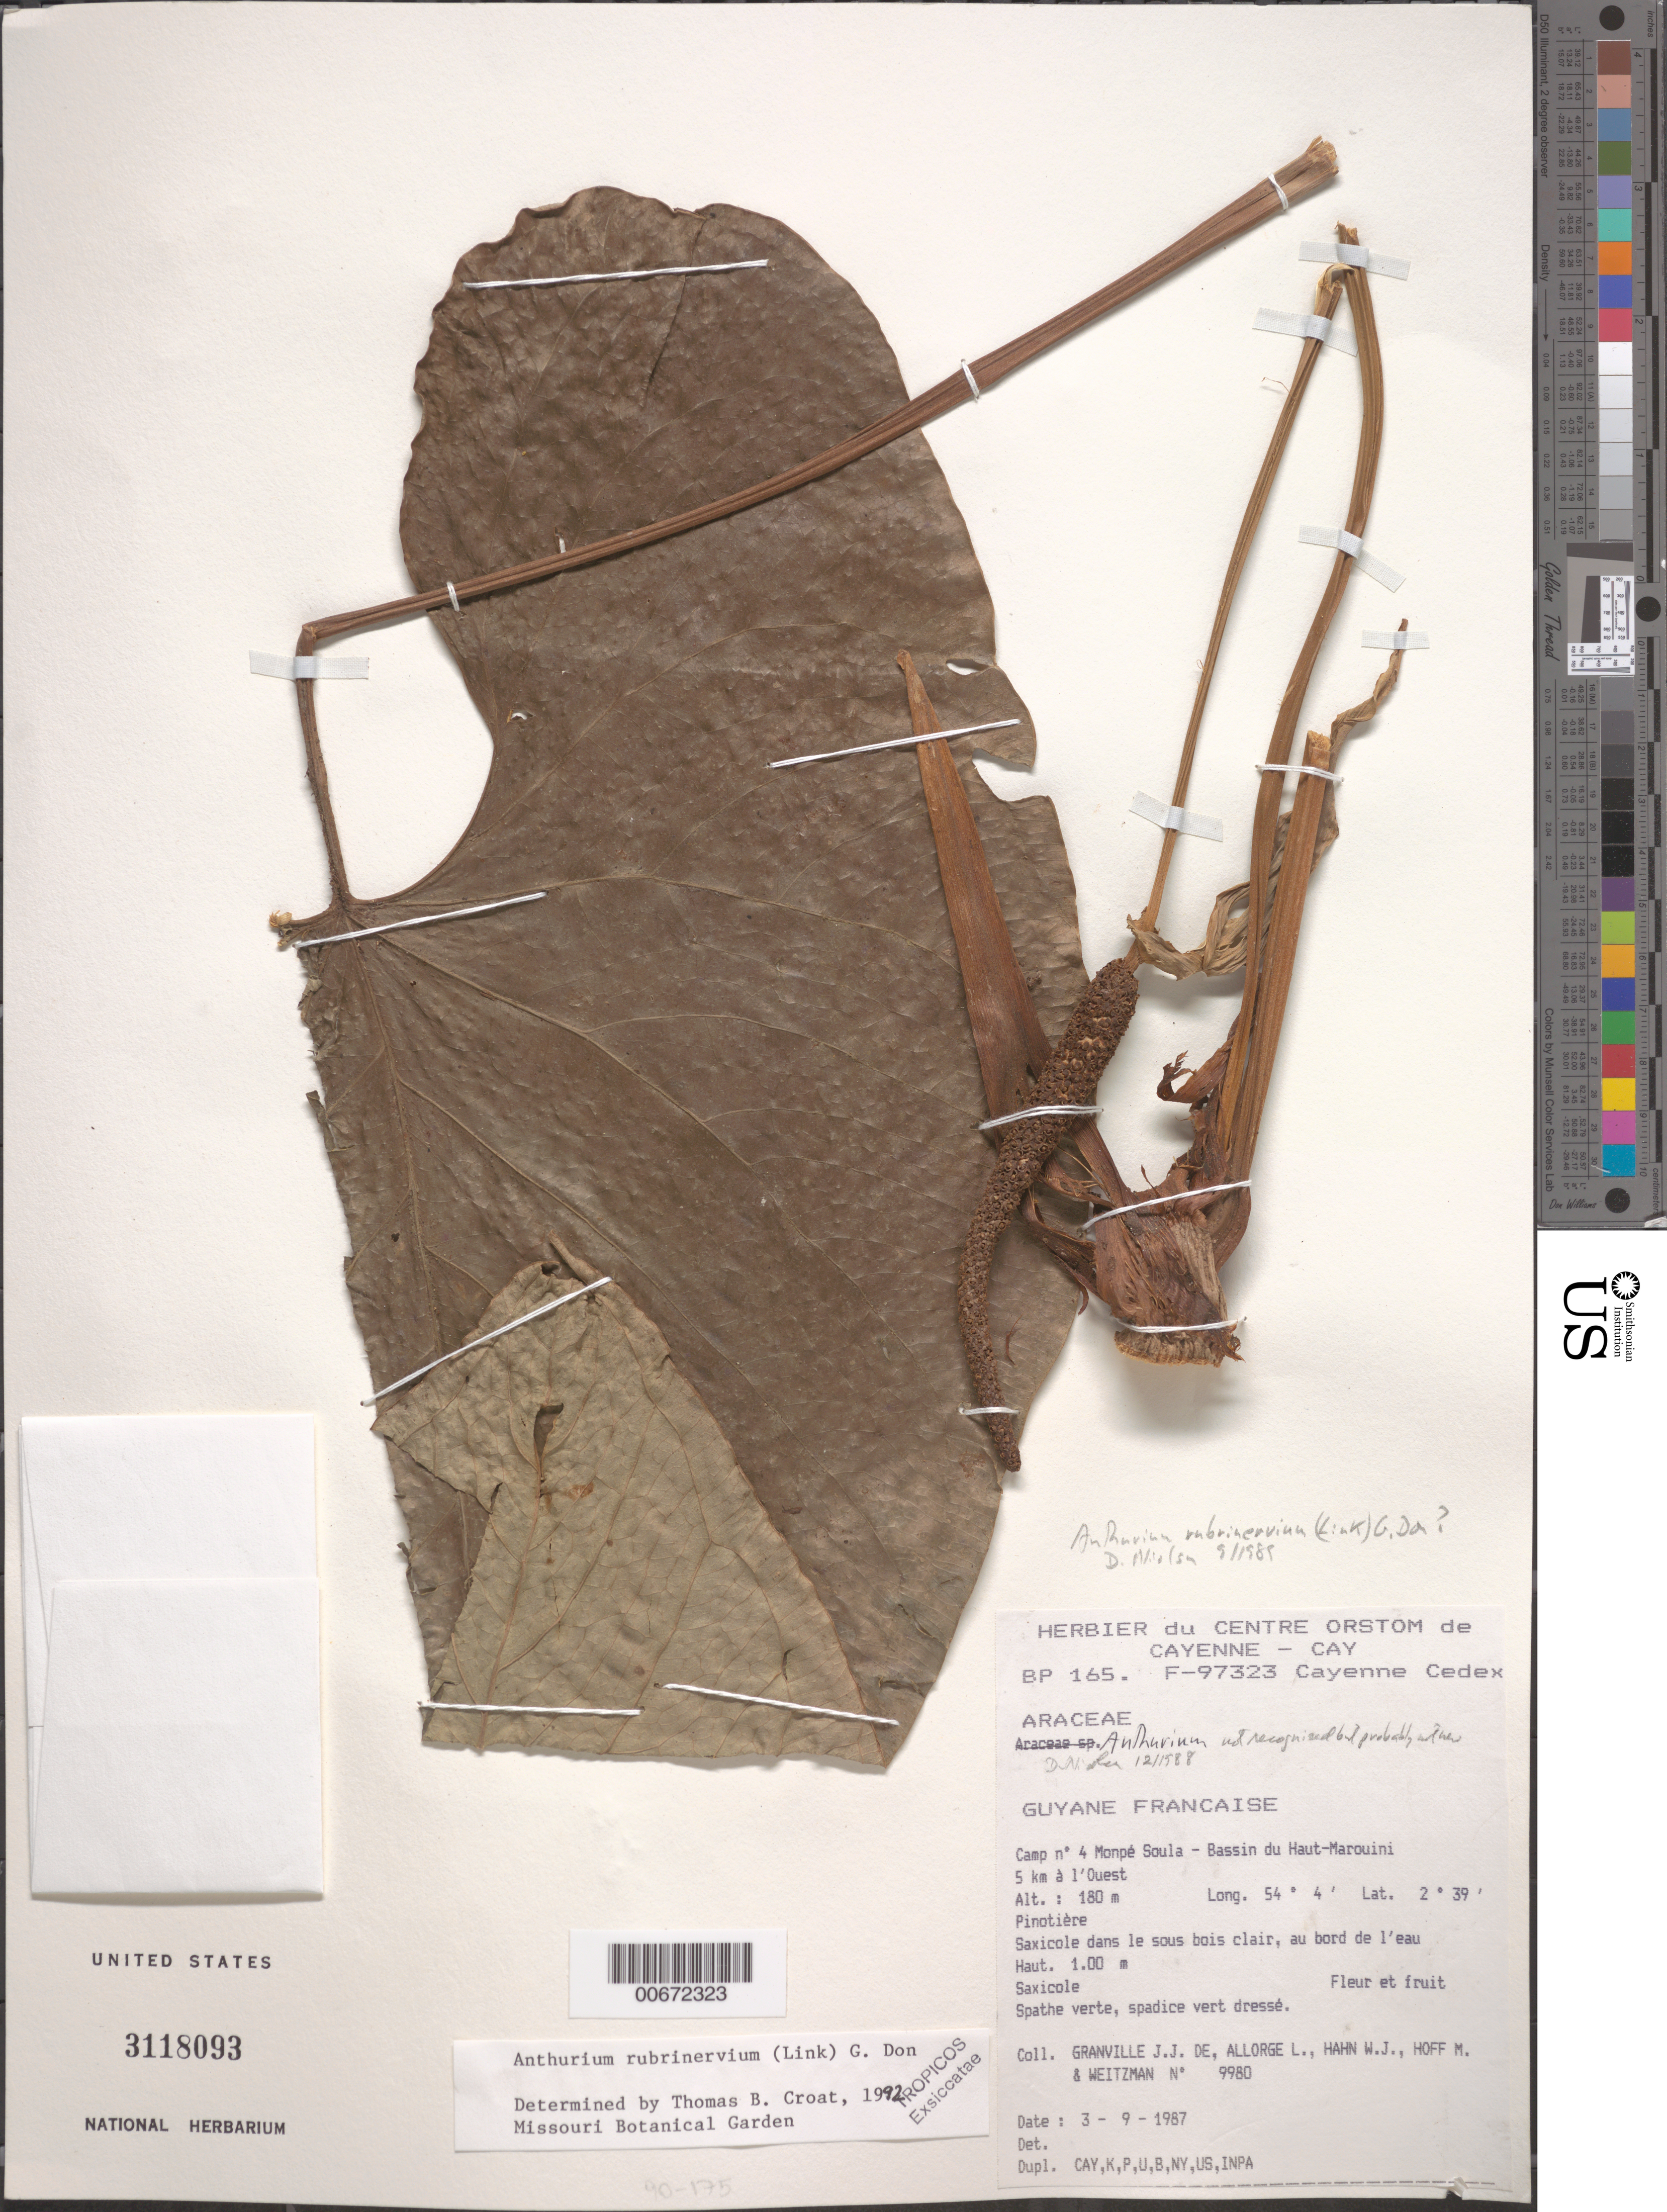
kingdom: Plantae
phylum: Tracheophyta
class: Liliopsida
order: Alismatales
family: Araceae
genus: Anthurium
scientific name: Anthurium rubrinervium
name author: (Link) G. Don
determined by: Croat, Thomas B., Missouri Botanical Garden (MO)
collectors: J.-J. de Granville, L. Allorge, W. J. Hahn, M. Hoff & A. L. Weitzman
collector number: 9980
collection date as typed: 3-Sep-87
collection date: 1987-09-03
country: French Guiana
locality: Monpé Soula, Camp #4, Bassin du Haut-Marouini, 5 km to W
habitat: Pinotière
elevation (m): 180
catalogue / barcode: US 3118093